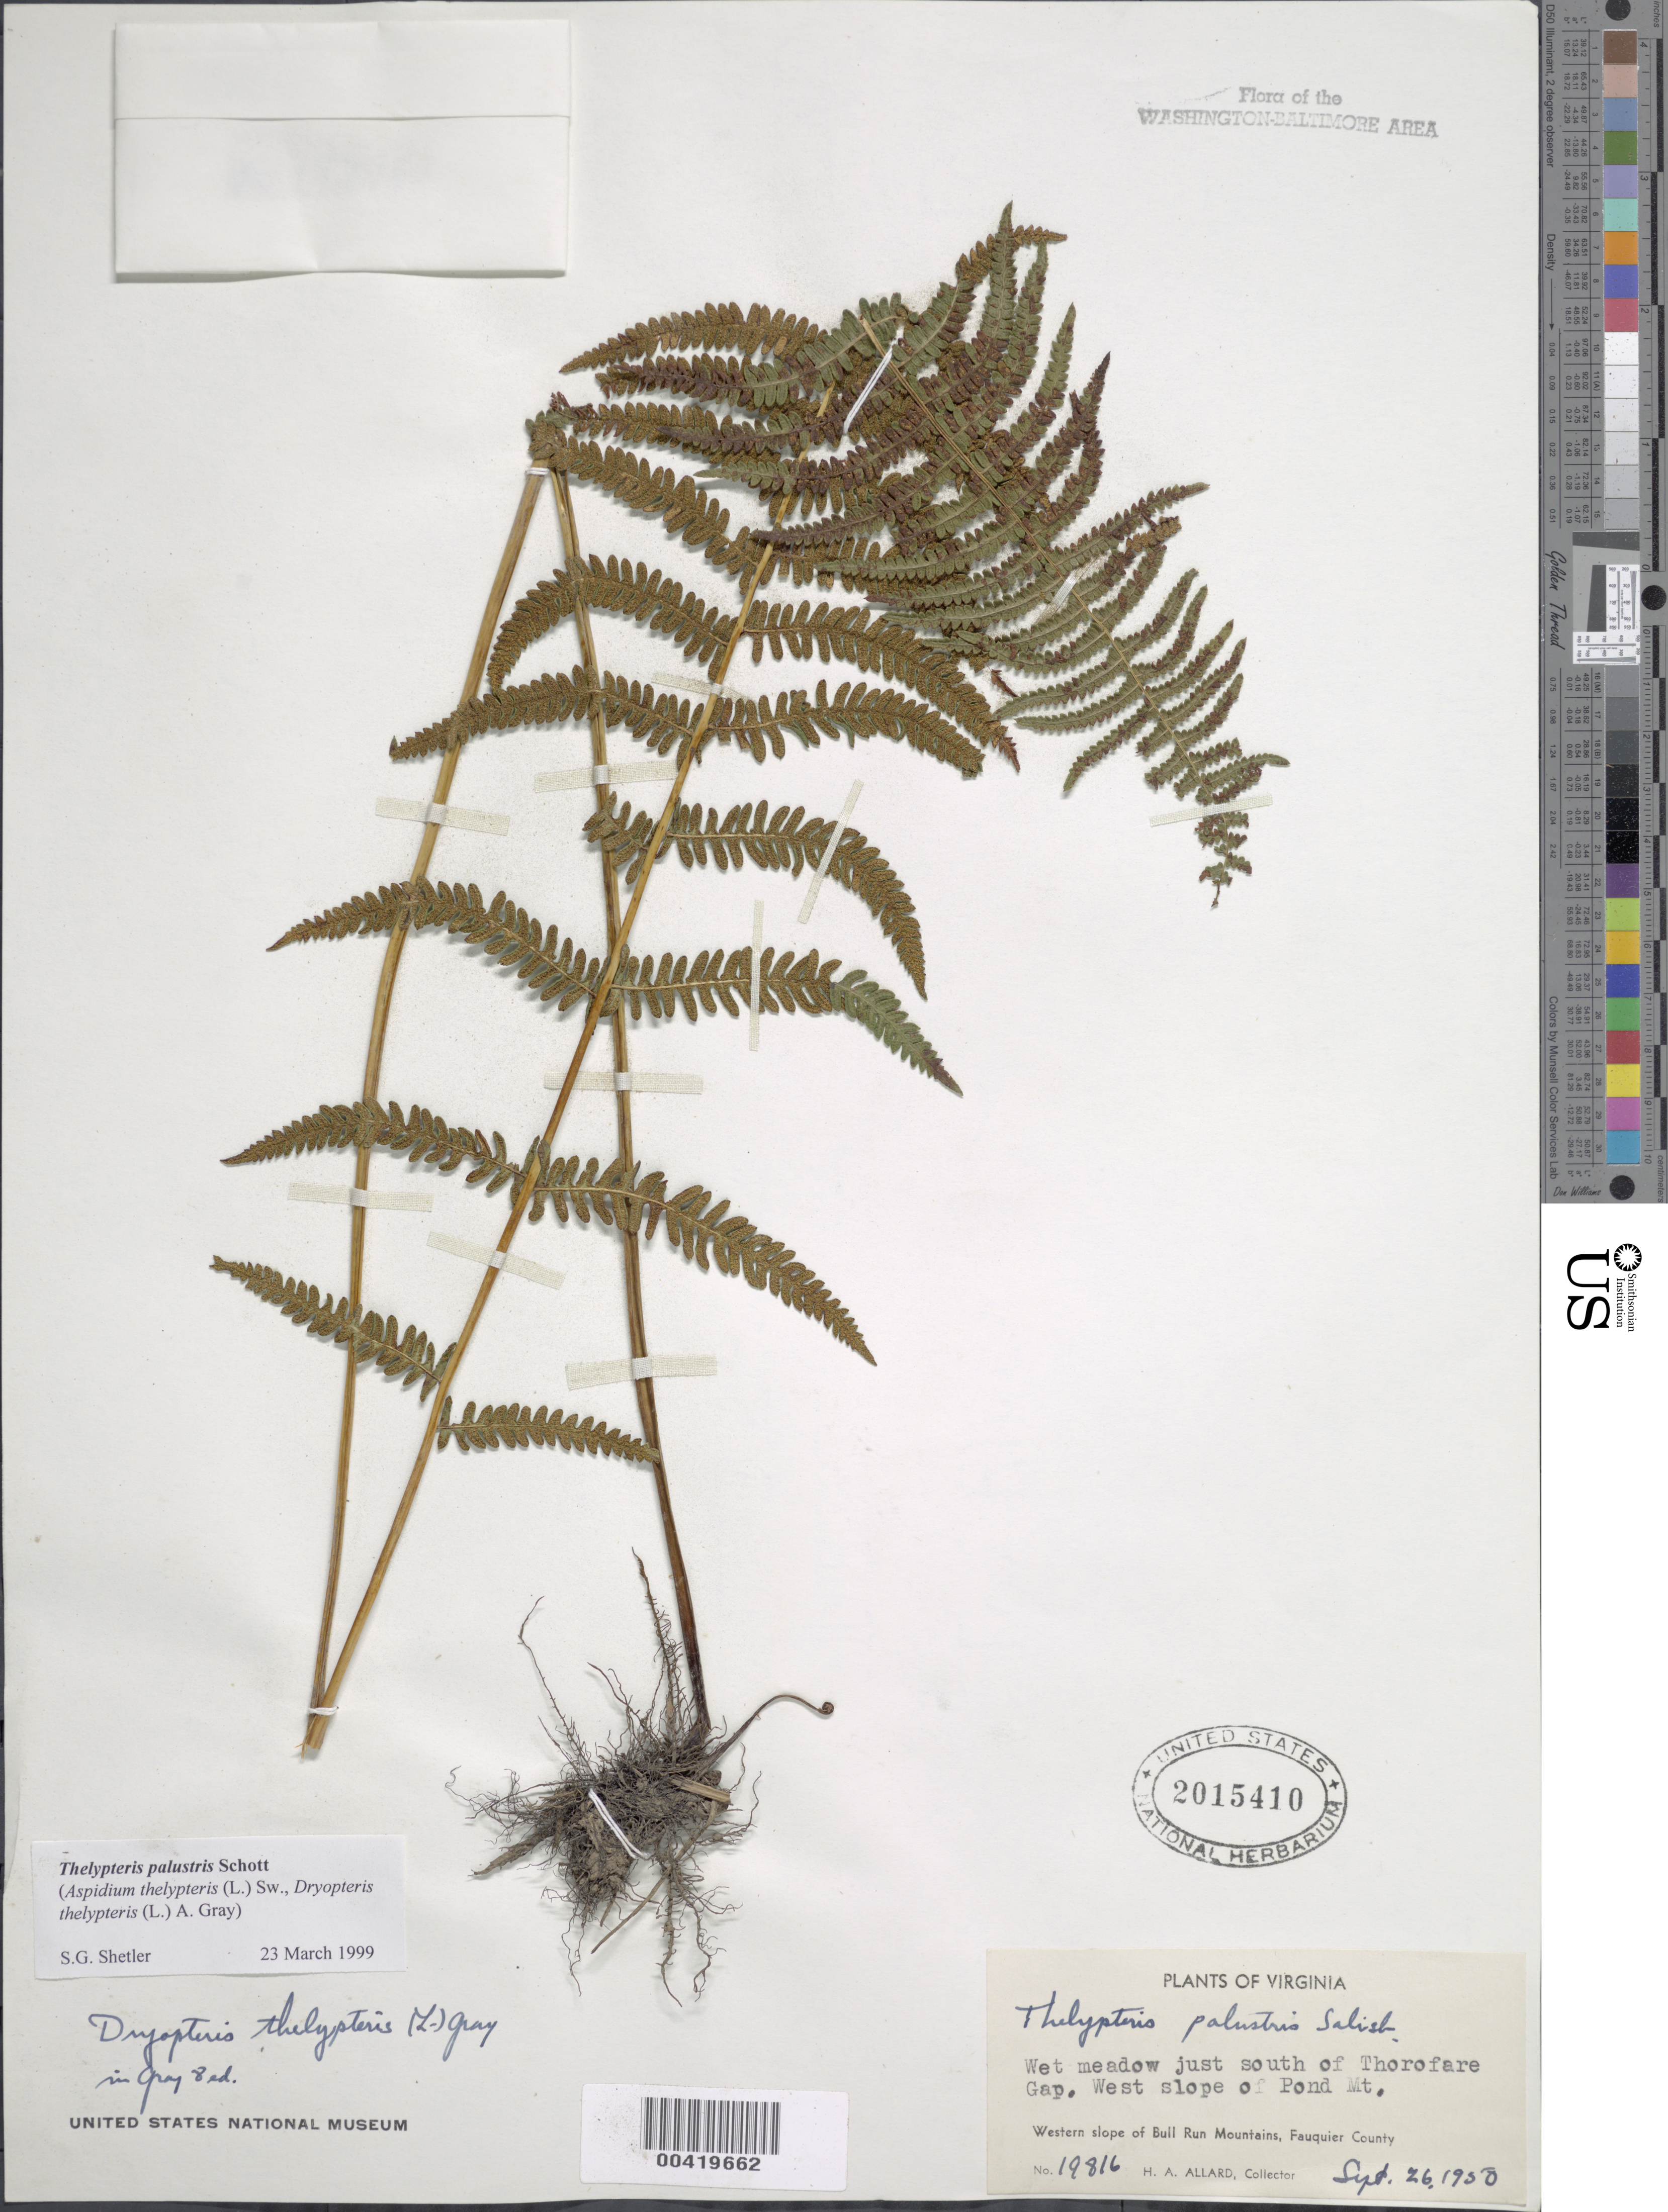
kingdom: Plantae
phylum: Tracheophyta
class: Polypodiopsida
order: Polypodiales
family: Thelypteridaceae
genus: Thelypteris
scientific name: Thelypteris palustris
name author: (Salisb.) Schott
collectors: H. A. Allard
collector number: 19816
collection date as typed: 26 Sep 1950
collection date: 1950-09-26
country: United States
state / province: Virginia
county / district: Fauquier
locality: South of Thorofare Gap, west slope of Pond Mountain Bull Run Mts.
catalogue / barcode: US 2015410